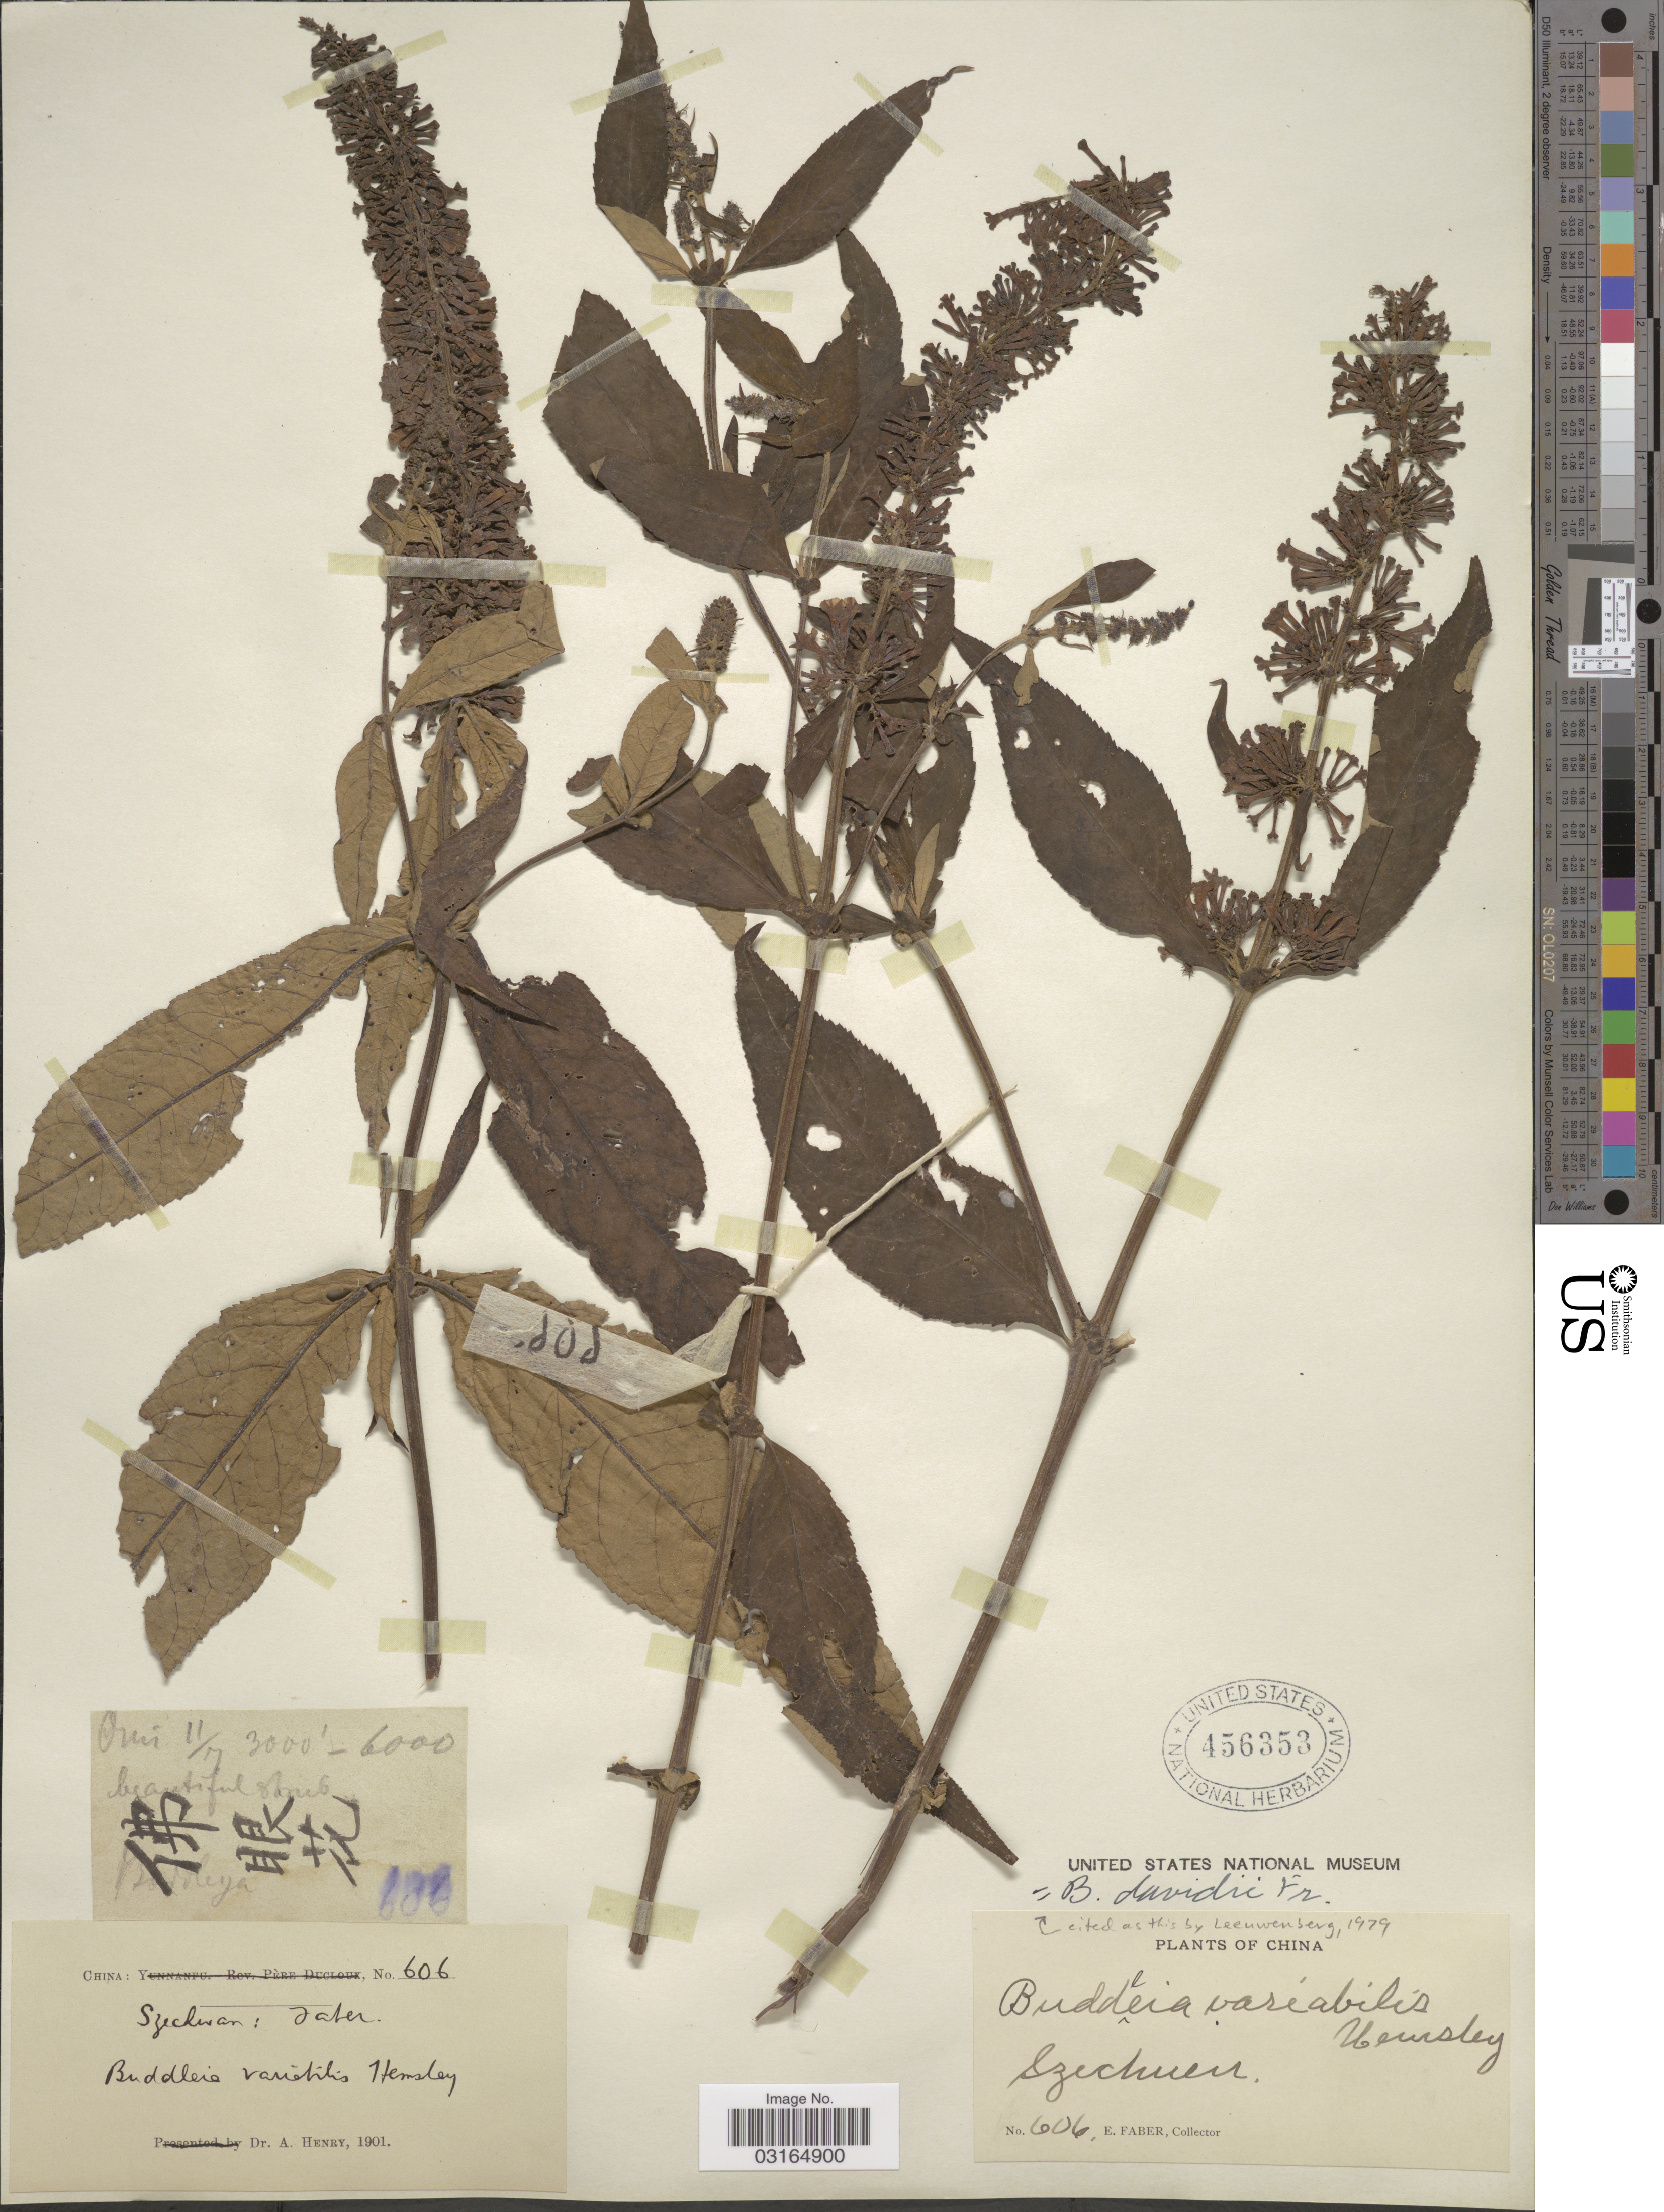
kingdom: Plantae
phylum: Tracheophyta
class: Magnoliopsida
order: Lamiales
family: Scrophulariaceae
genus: Buddleja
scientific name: Buddleja davidii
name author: Franch.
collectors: E. Faber & A. Henry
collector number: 606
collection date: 1901-07-11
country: China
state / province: Sichuan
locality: Szechuan. Faber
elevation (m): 914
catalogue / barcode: US 456353